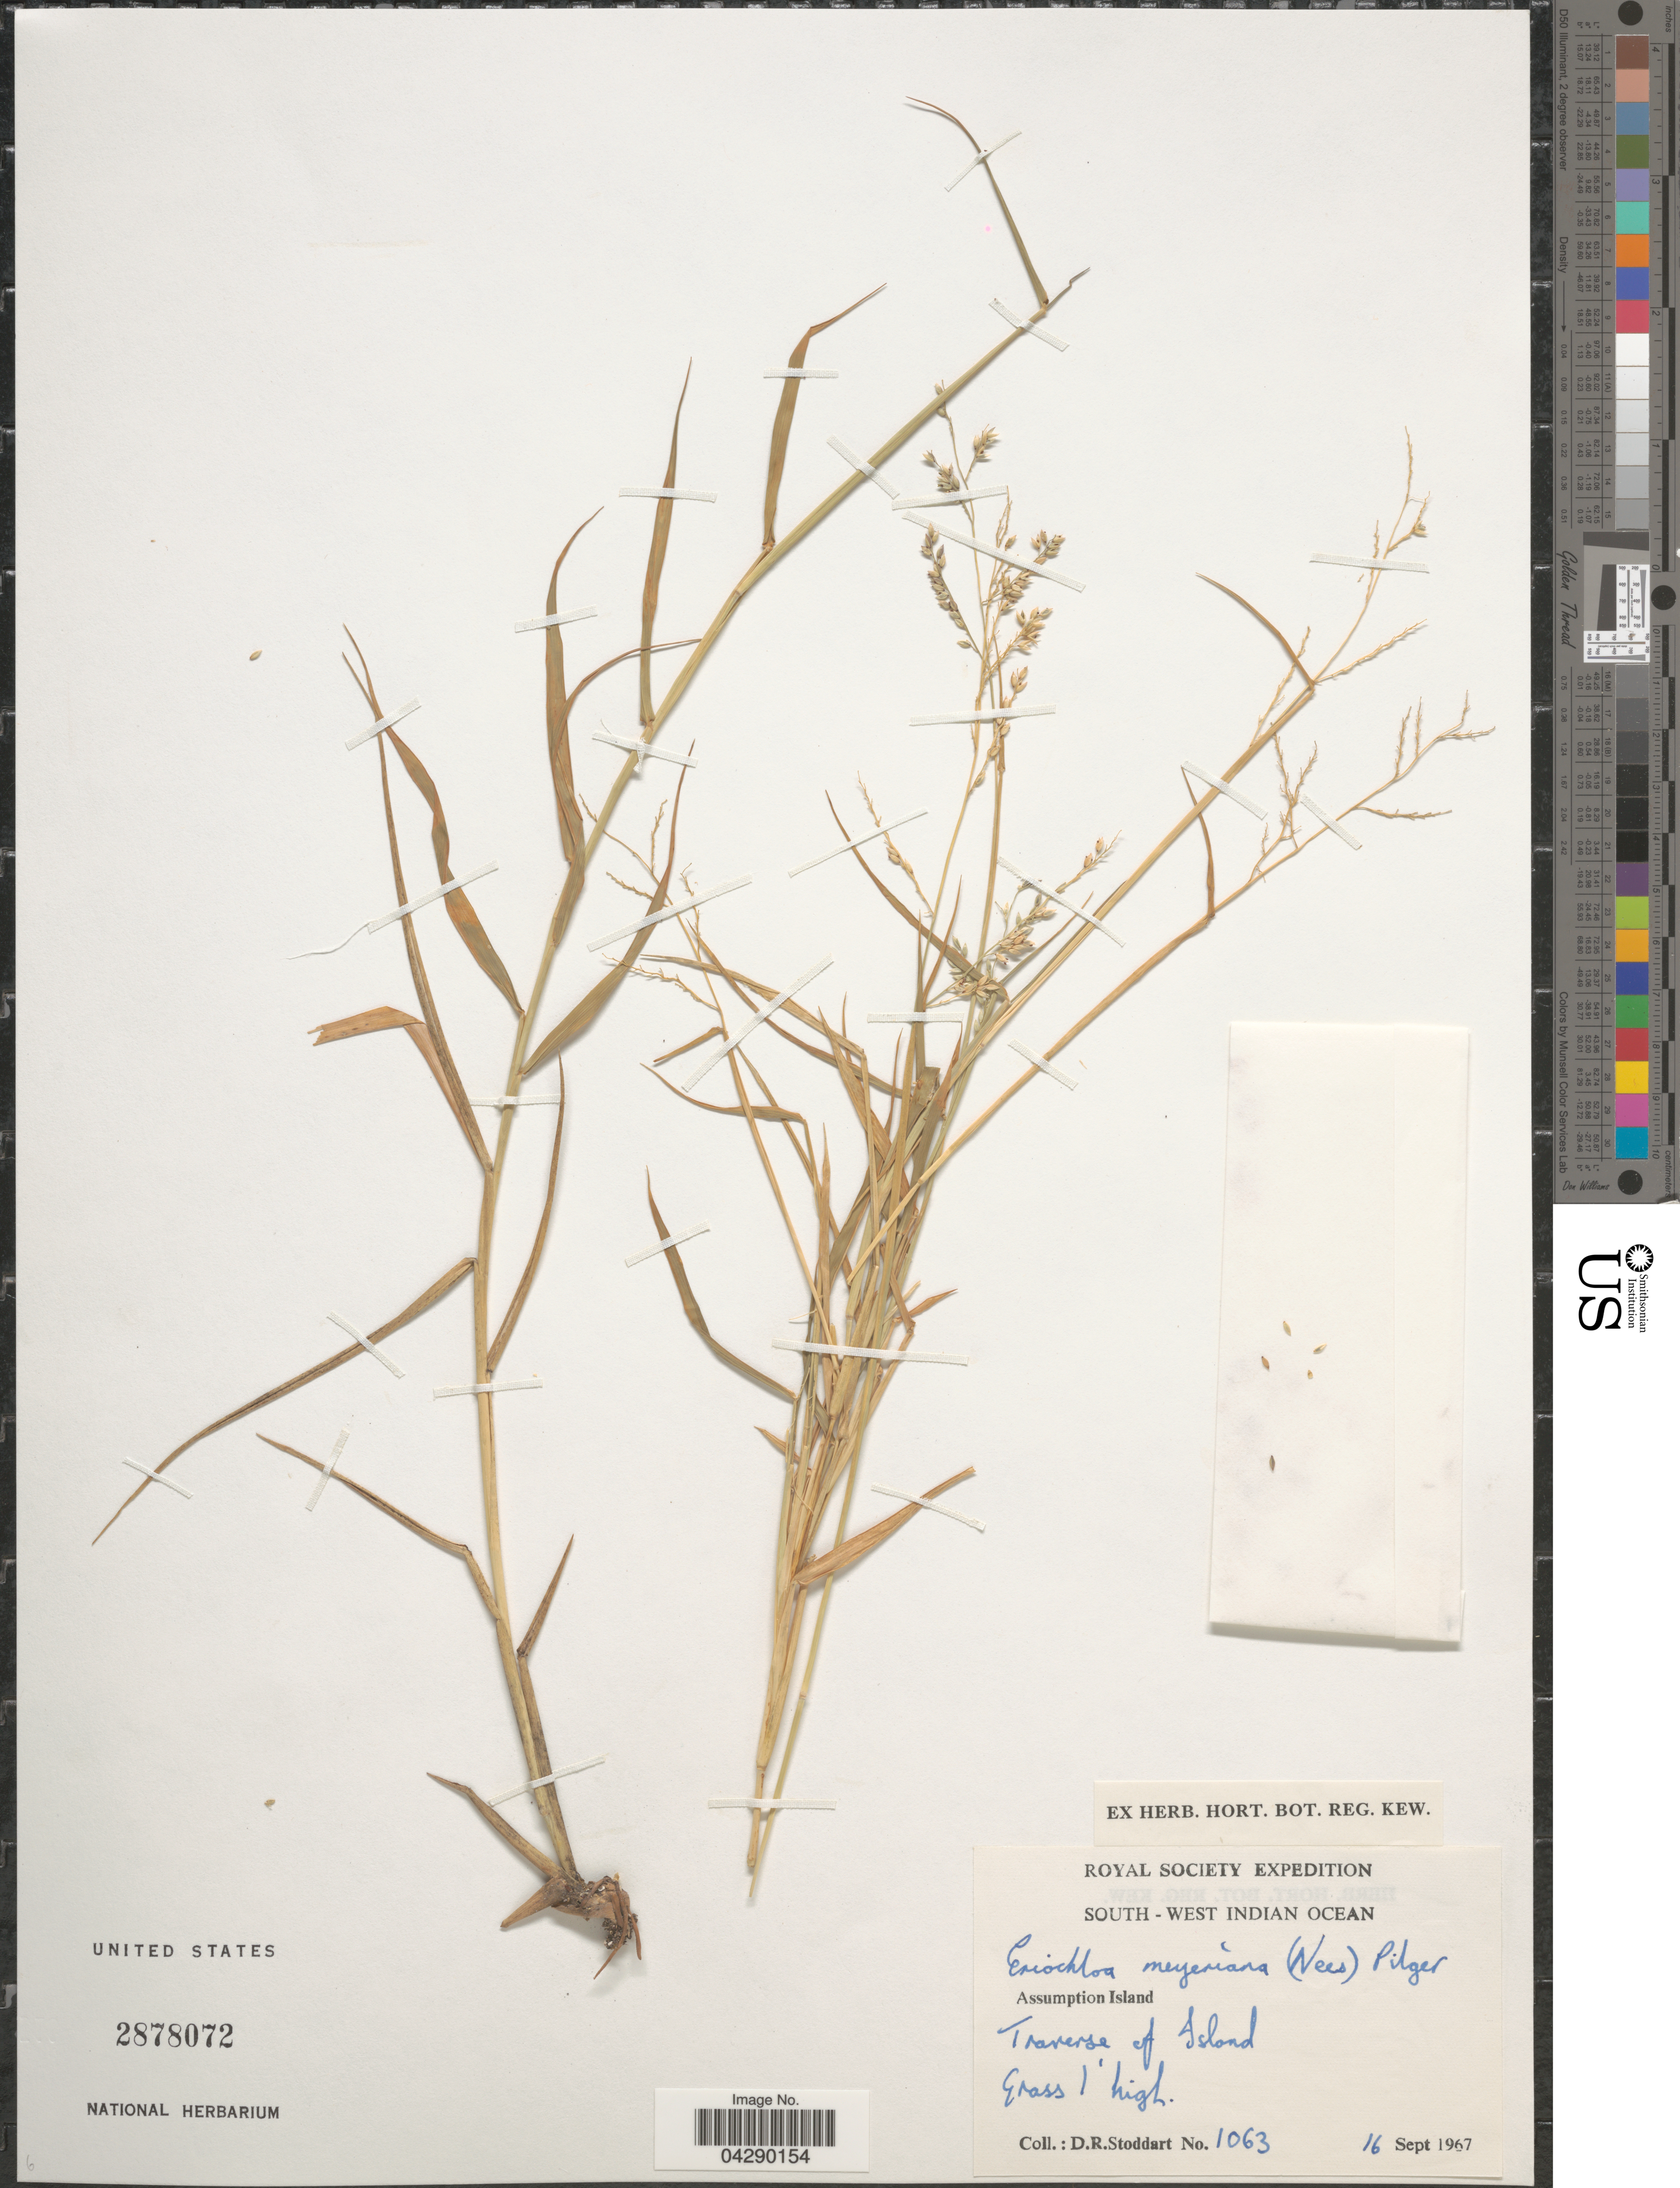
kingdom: Plantae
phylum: Tracheophyta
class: Liliopsida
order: Poales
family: Poaceae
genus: Eriochloa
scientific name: Eriochloa meyeriana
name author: (Nees) Pilg.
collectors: D. R. Stoddart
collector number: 1063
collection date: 1967-09-16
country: Seychelles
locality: Royal Society Expedition. South - West Indian Ocean. Assumption Island. Traverse of Island.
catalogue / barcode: US 2878072